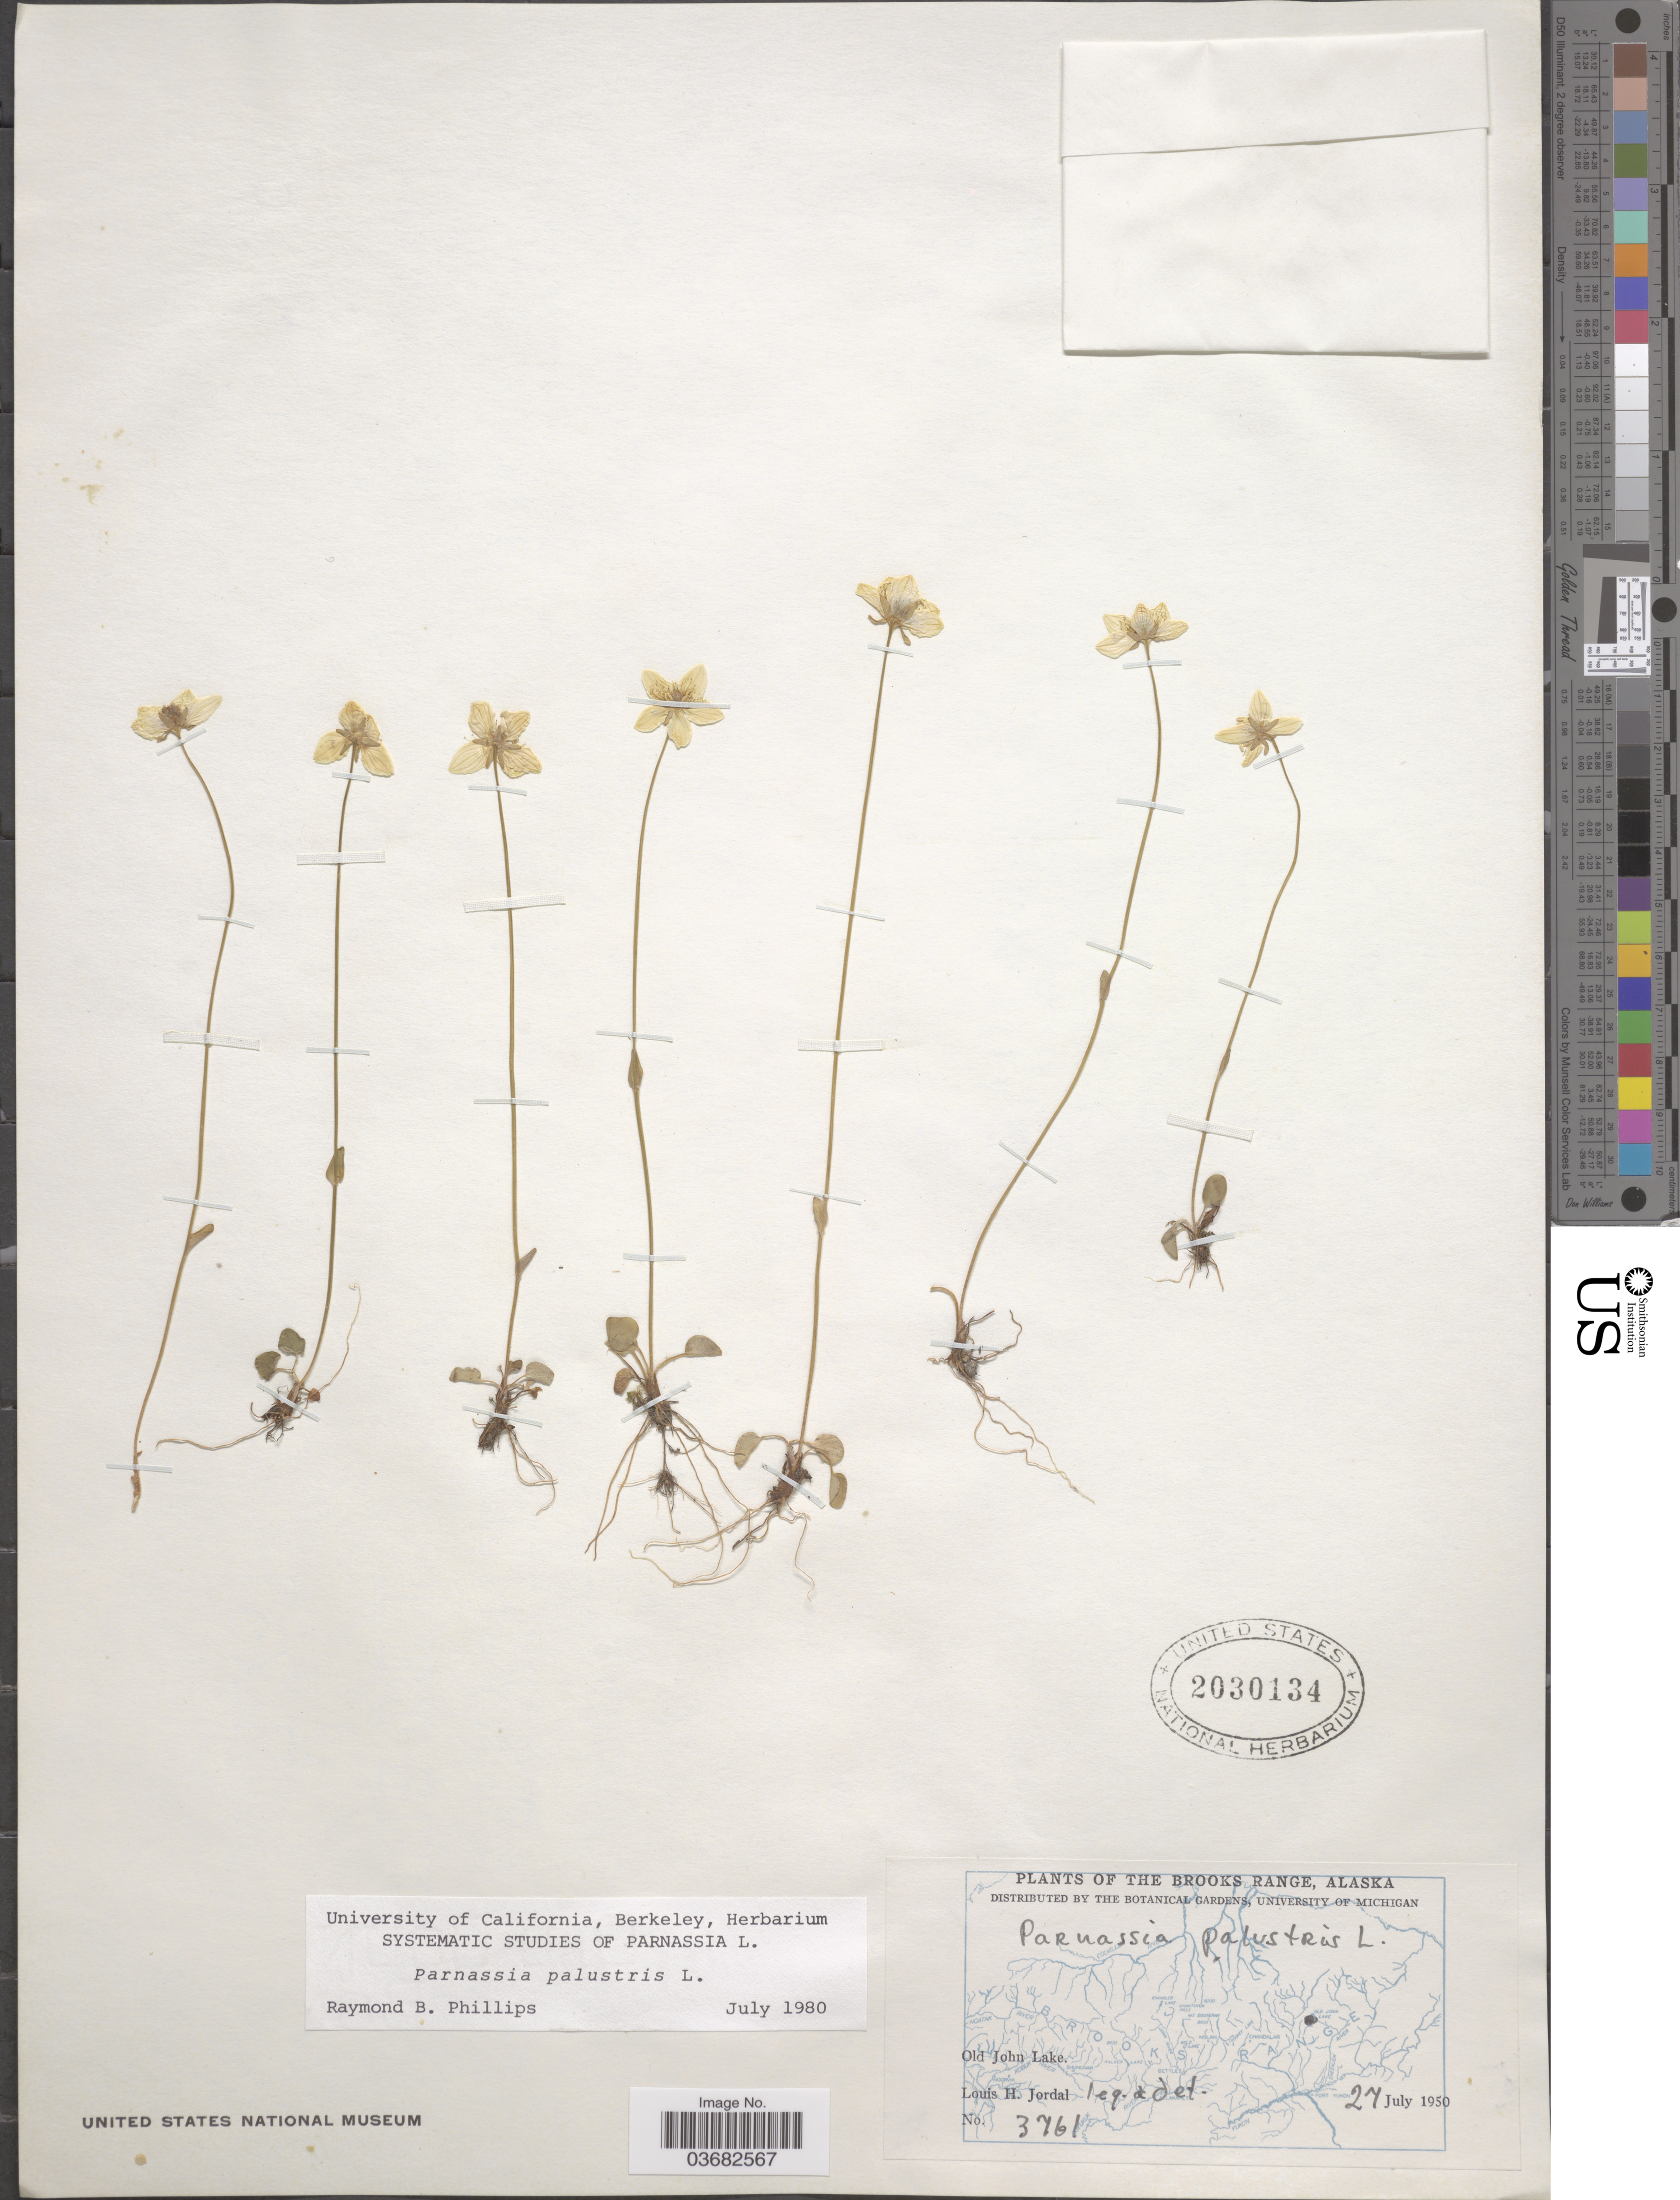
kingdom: Plantae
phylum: Tracheophyta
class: Magnoliopsida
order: Celastrales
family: Parnassiaceae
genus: Parnassia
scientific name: Parnassia palustris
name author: L.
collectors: L. Jordal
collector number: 3761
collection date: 1950-07-27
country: United States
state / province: Alaska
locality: The Brooks Range. Old John Lake.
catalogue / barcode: US 2030134